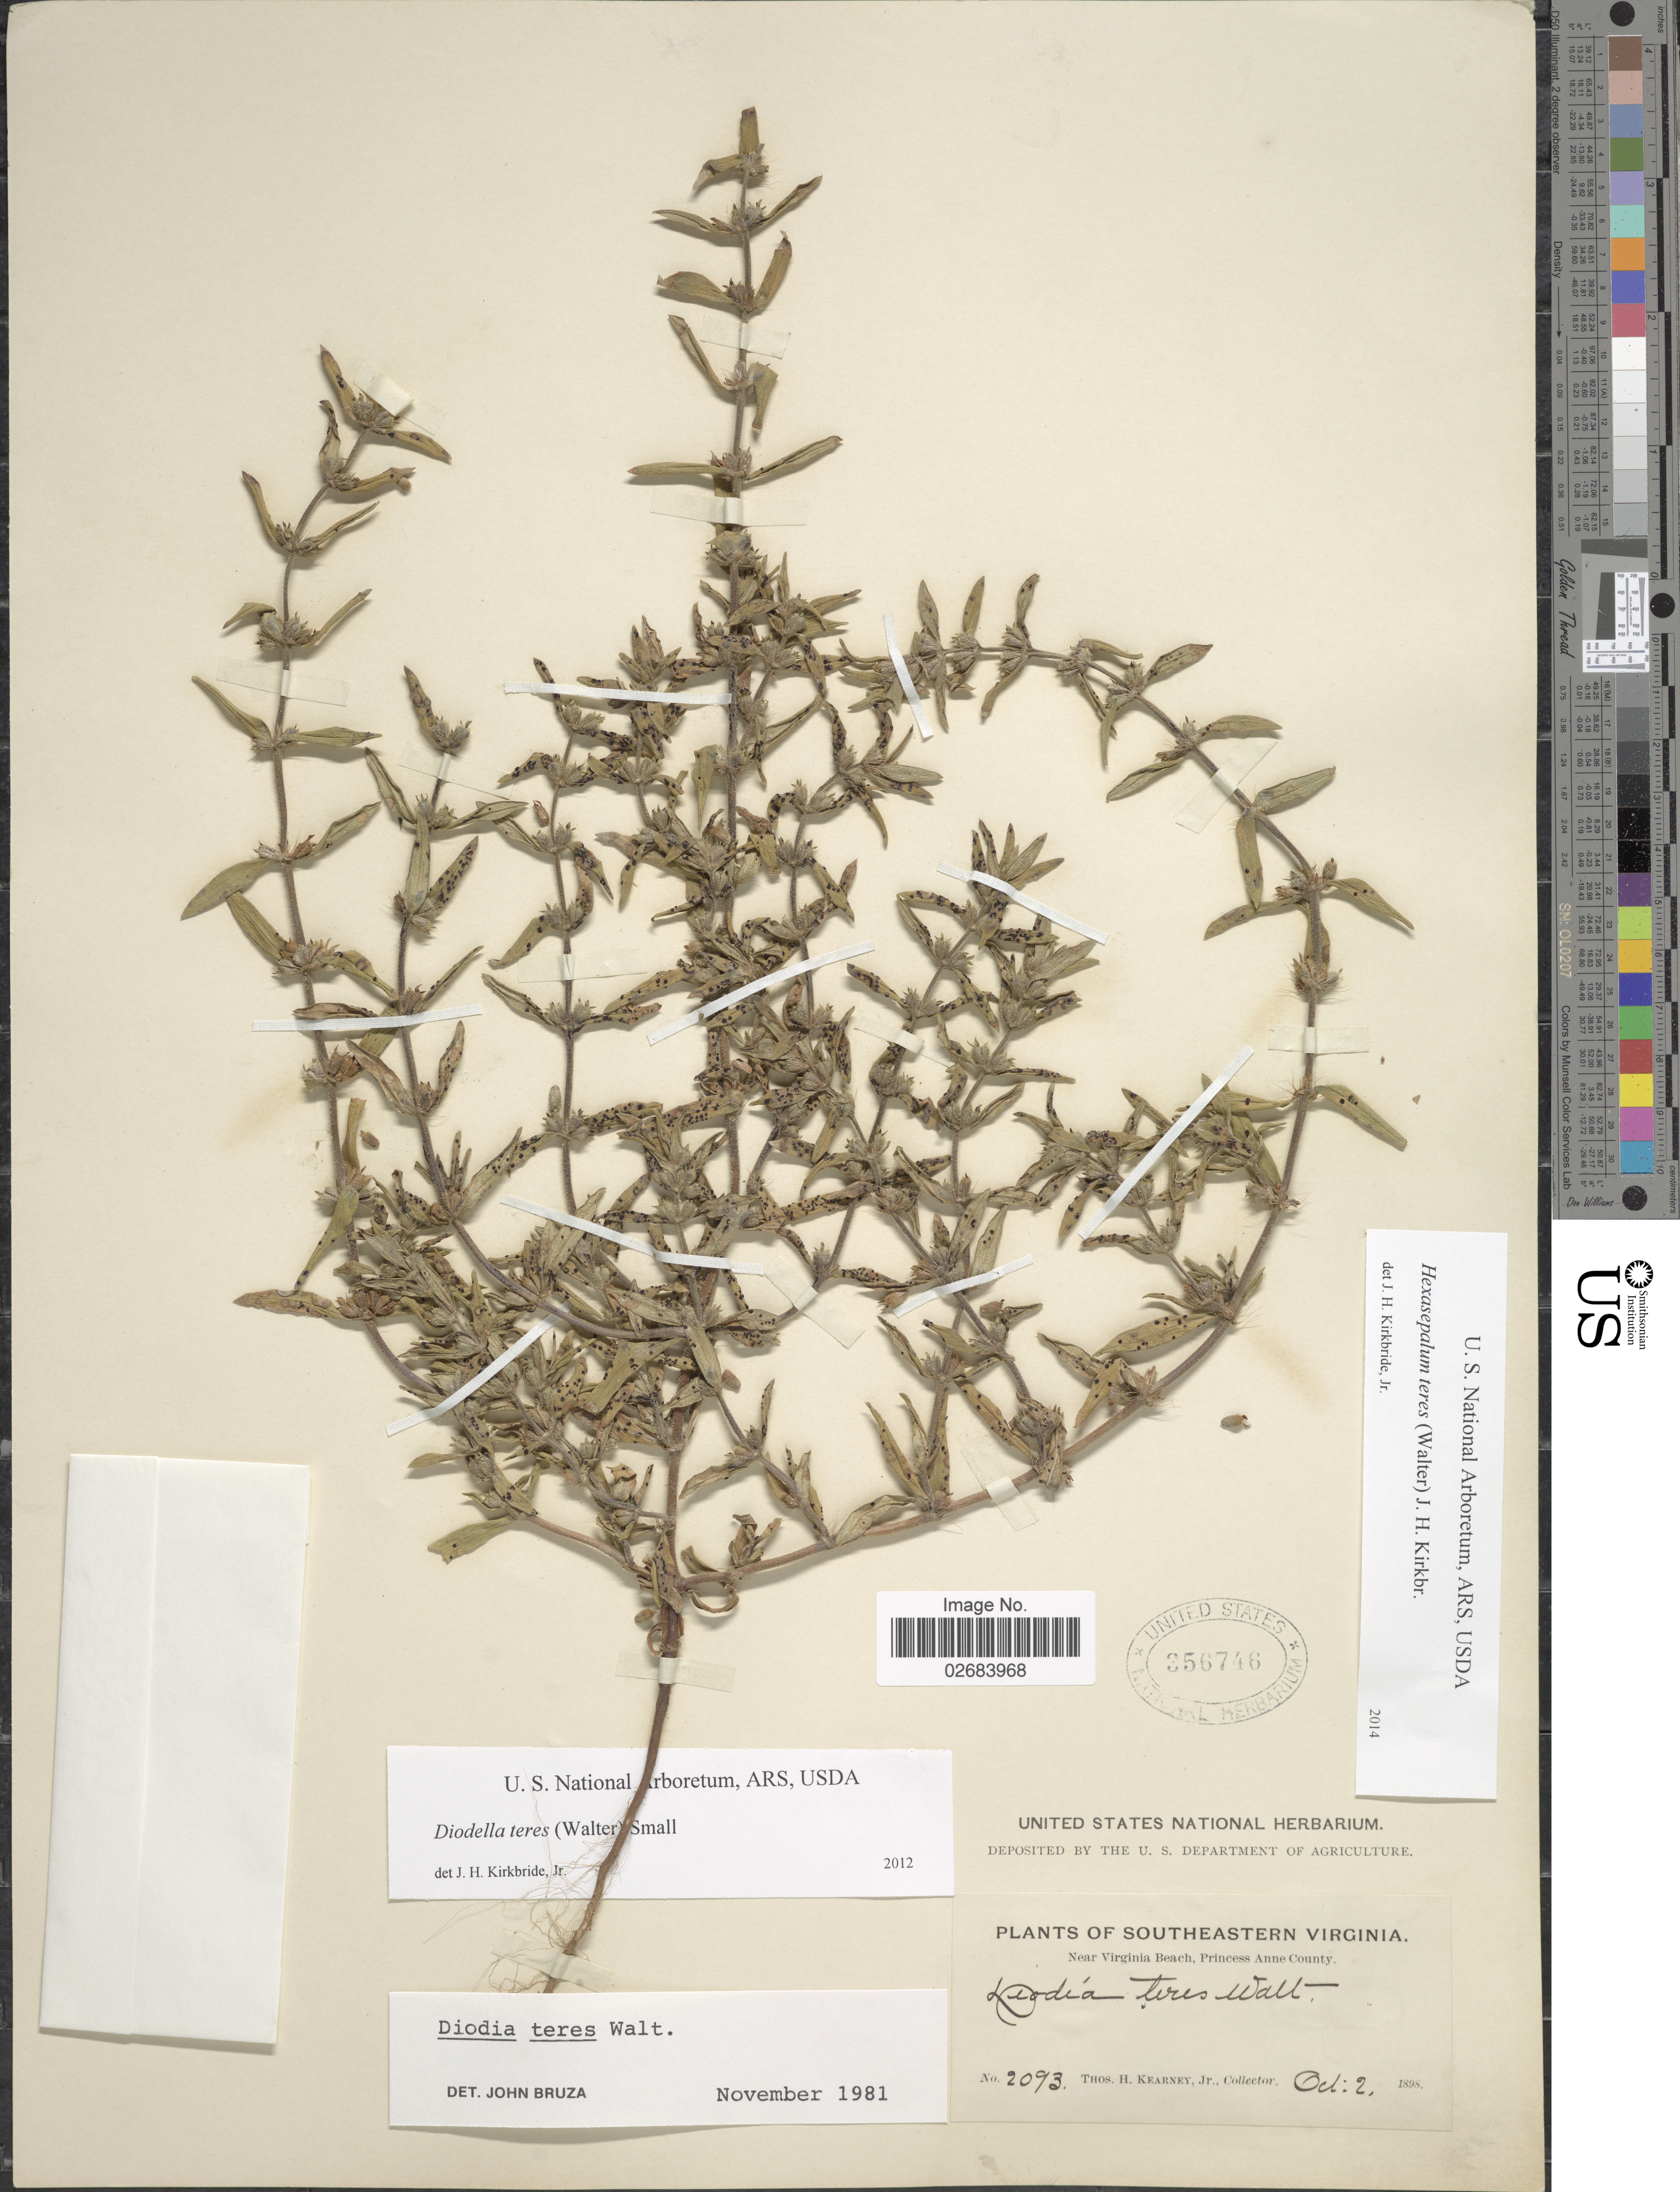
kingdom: Plantae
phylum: Tracheophyta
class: Magnoliopsida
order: Gentianales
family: Rubiaceae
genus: Diodia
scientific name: Diodia teres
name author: Walter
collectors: T. H. Kearney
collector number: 2093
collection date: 1898-10-02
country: United States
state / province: Virginia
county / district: City of Virginia Beach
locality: Southeastern Virginia, near Virginia Beach, Princess Anne (=historic county name) County.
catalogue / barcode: US 356746